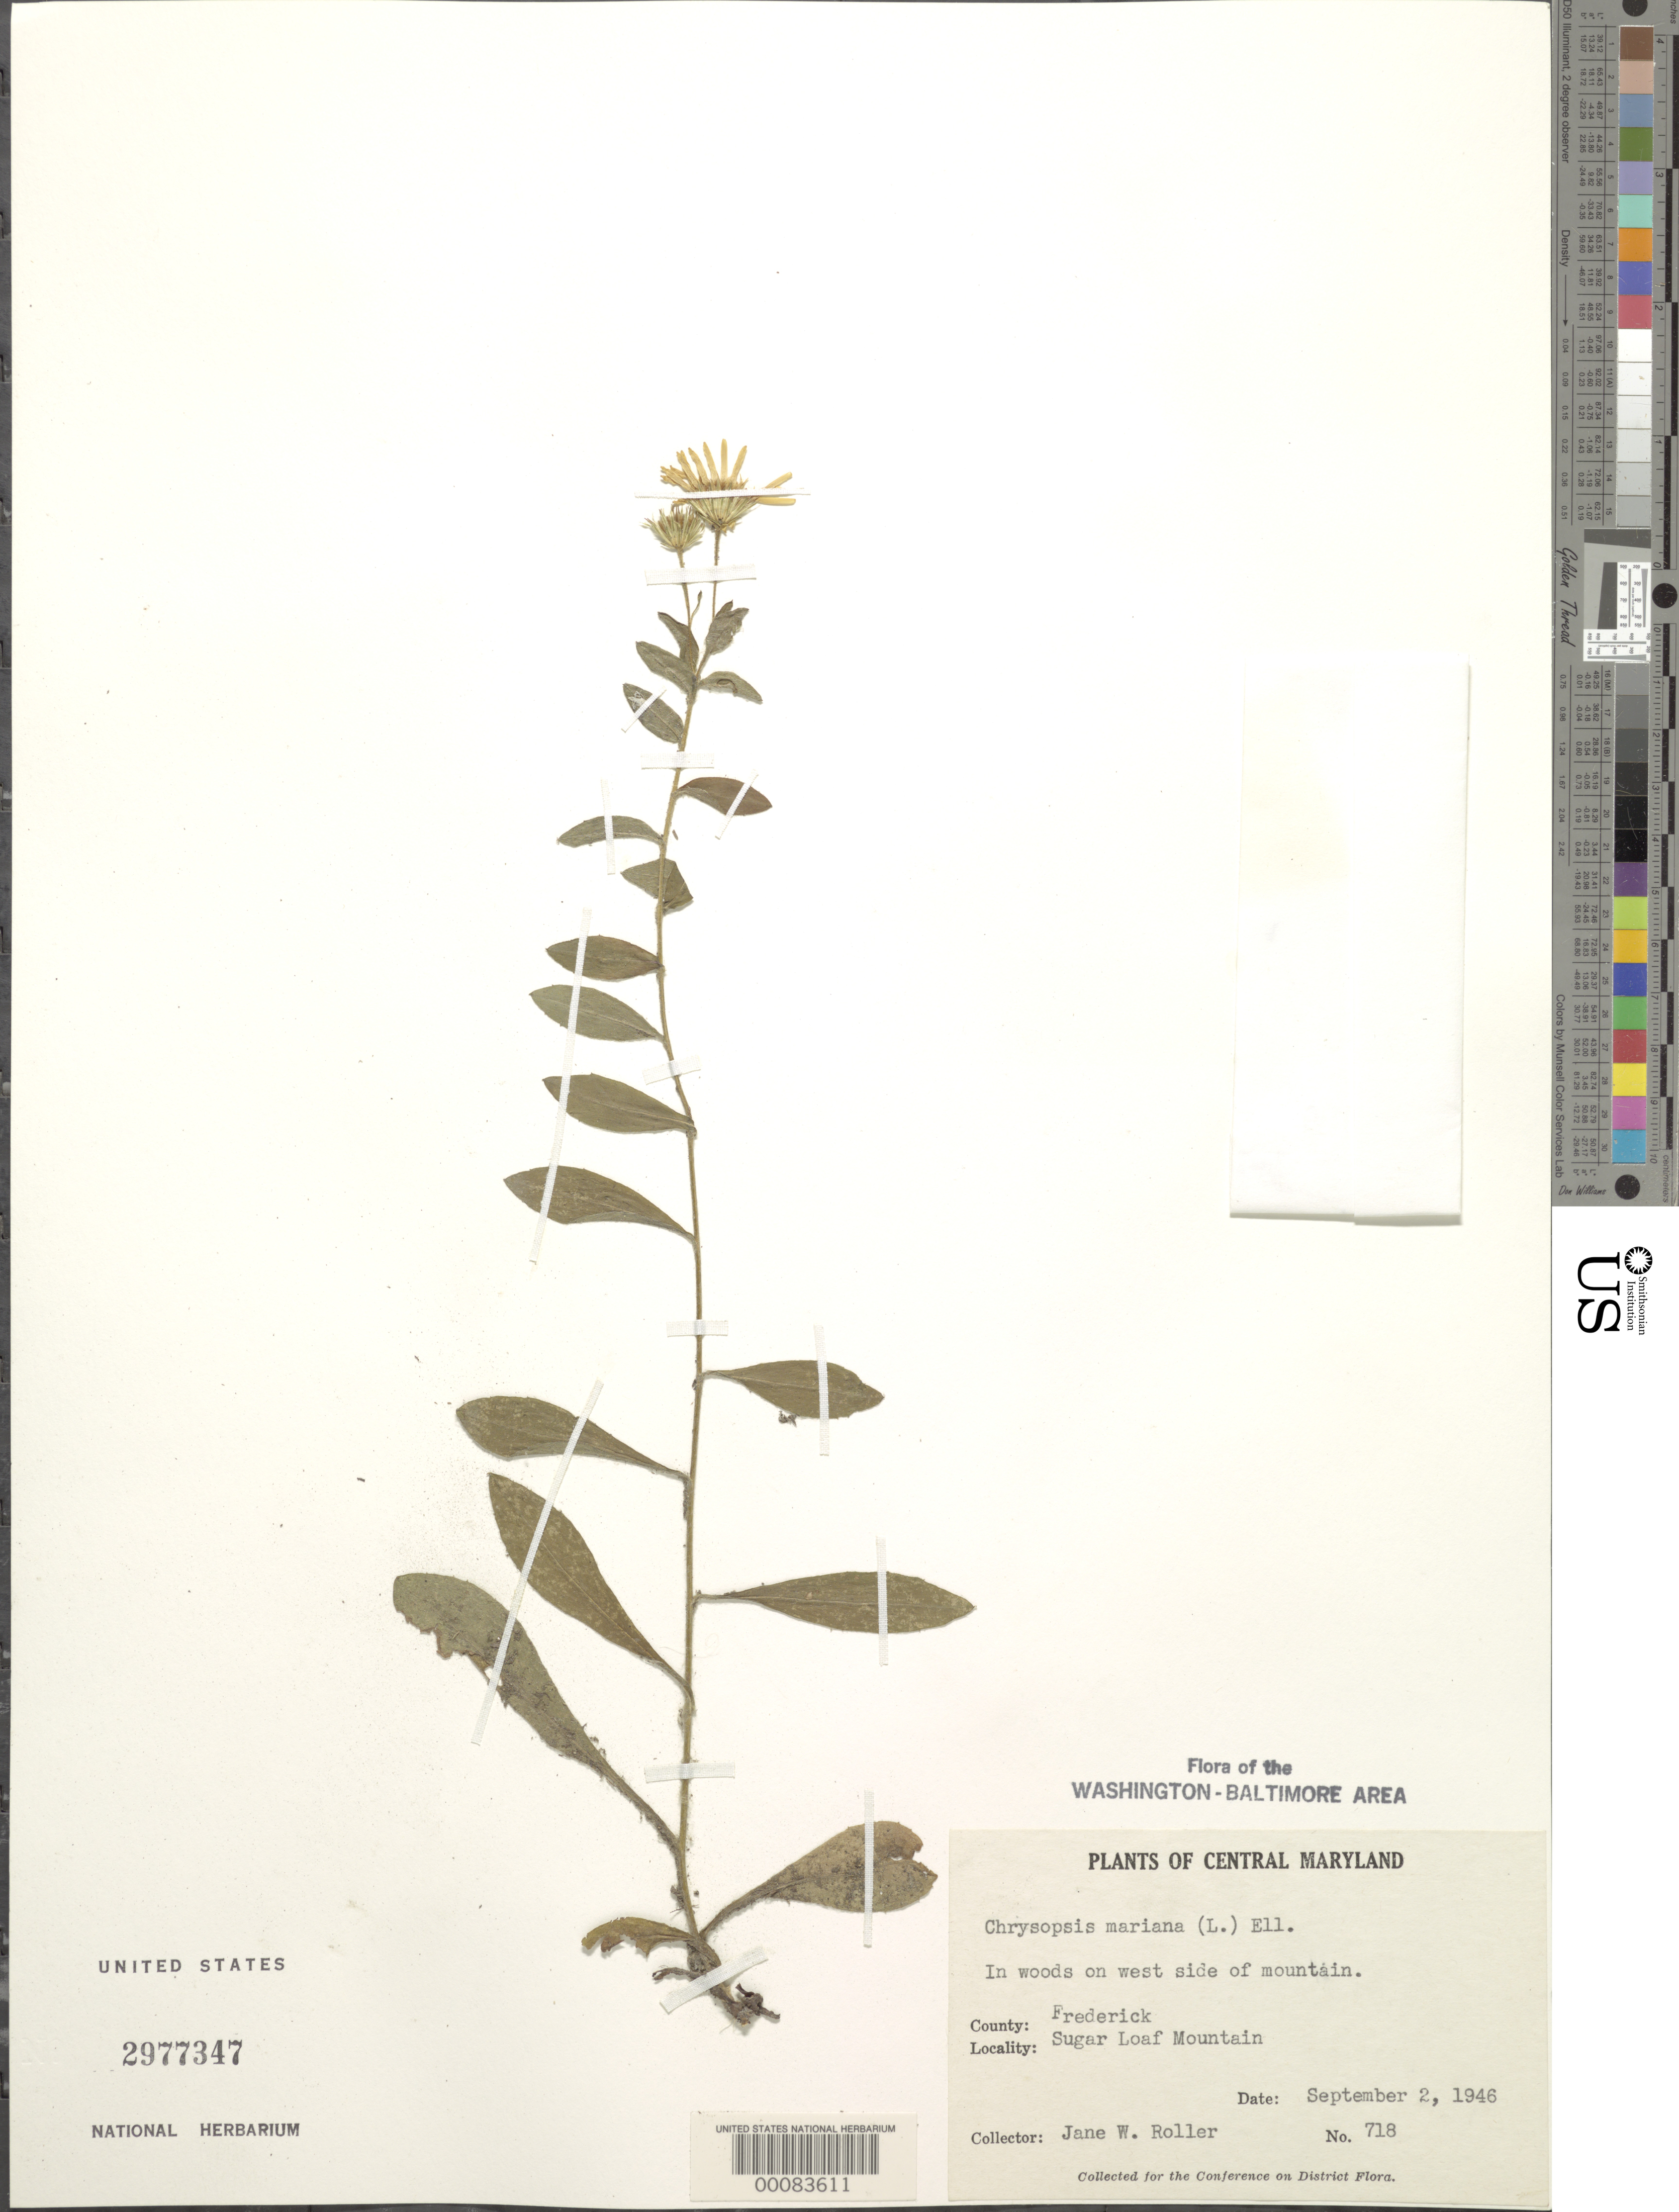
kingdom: Plantae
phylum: Tracheophyta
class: Magnoliopsida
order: Asterales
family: Asteraceae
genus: Chrysopsis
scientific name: Chrysopsis mariana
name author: (L.) Elliott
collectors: J. W. Roller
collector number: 718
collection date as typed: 02 Sep 1946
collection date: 1946-09-02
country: United States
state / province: Maryland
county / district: Frederick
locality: West side of Sugar Loaf Mountain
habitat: Woods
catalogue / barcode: US 2977347